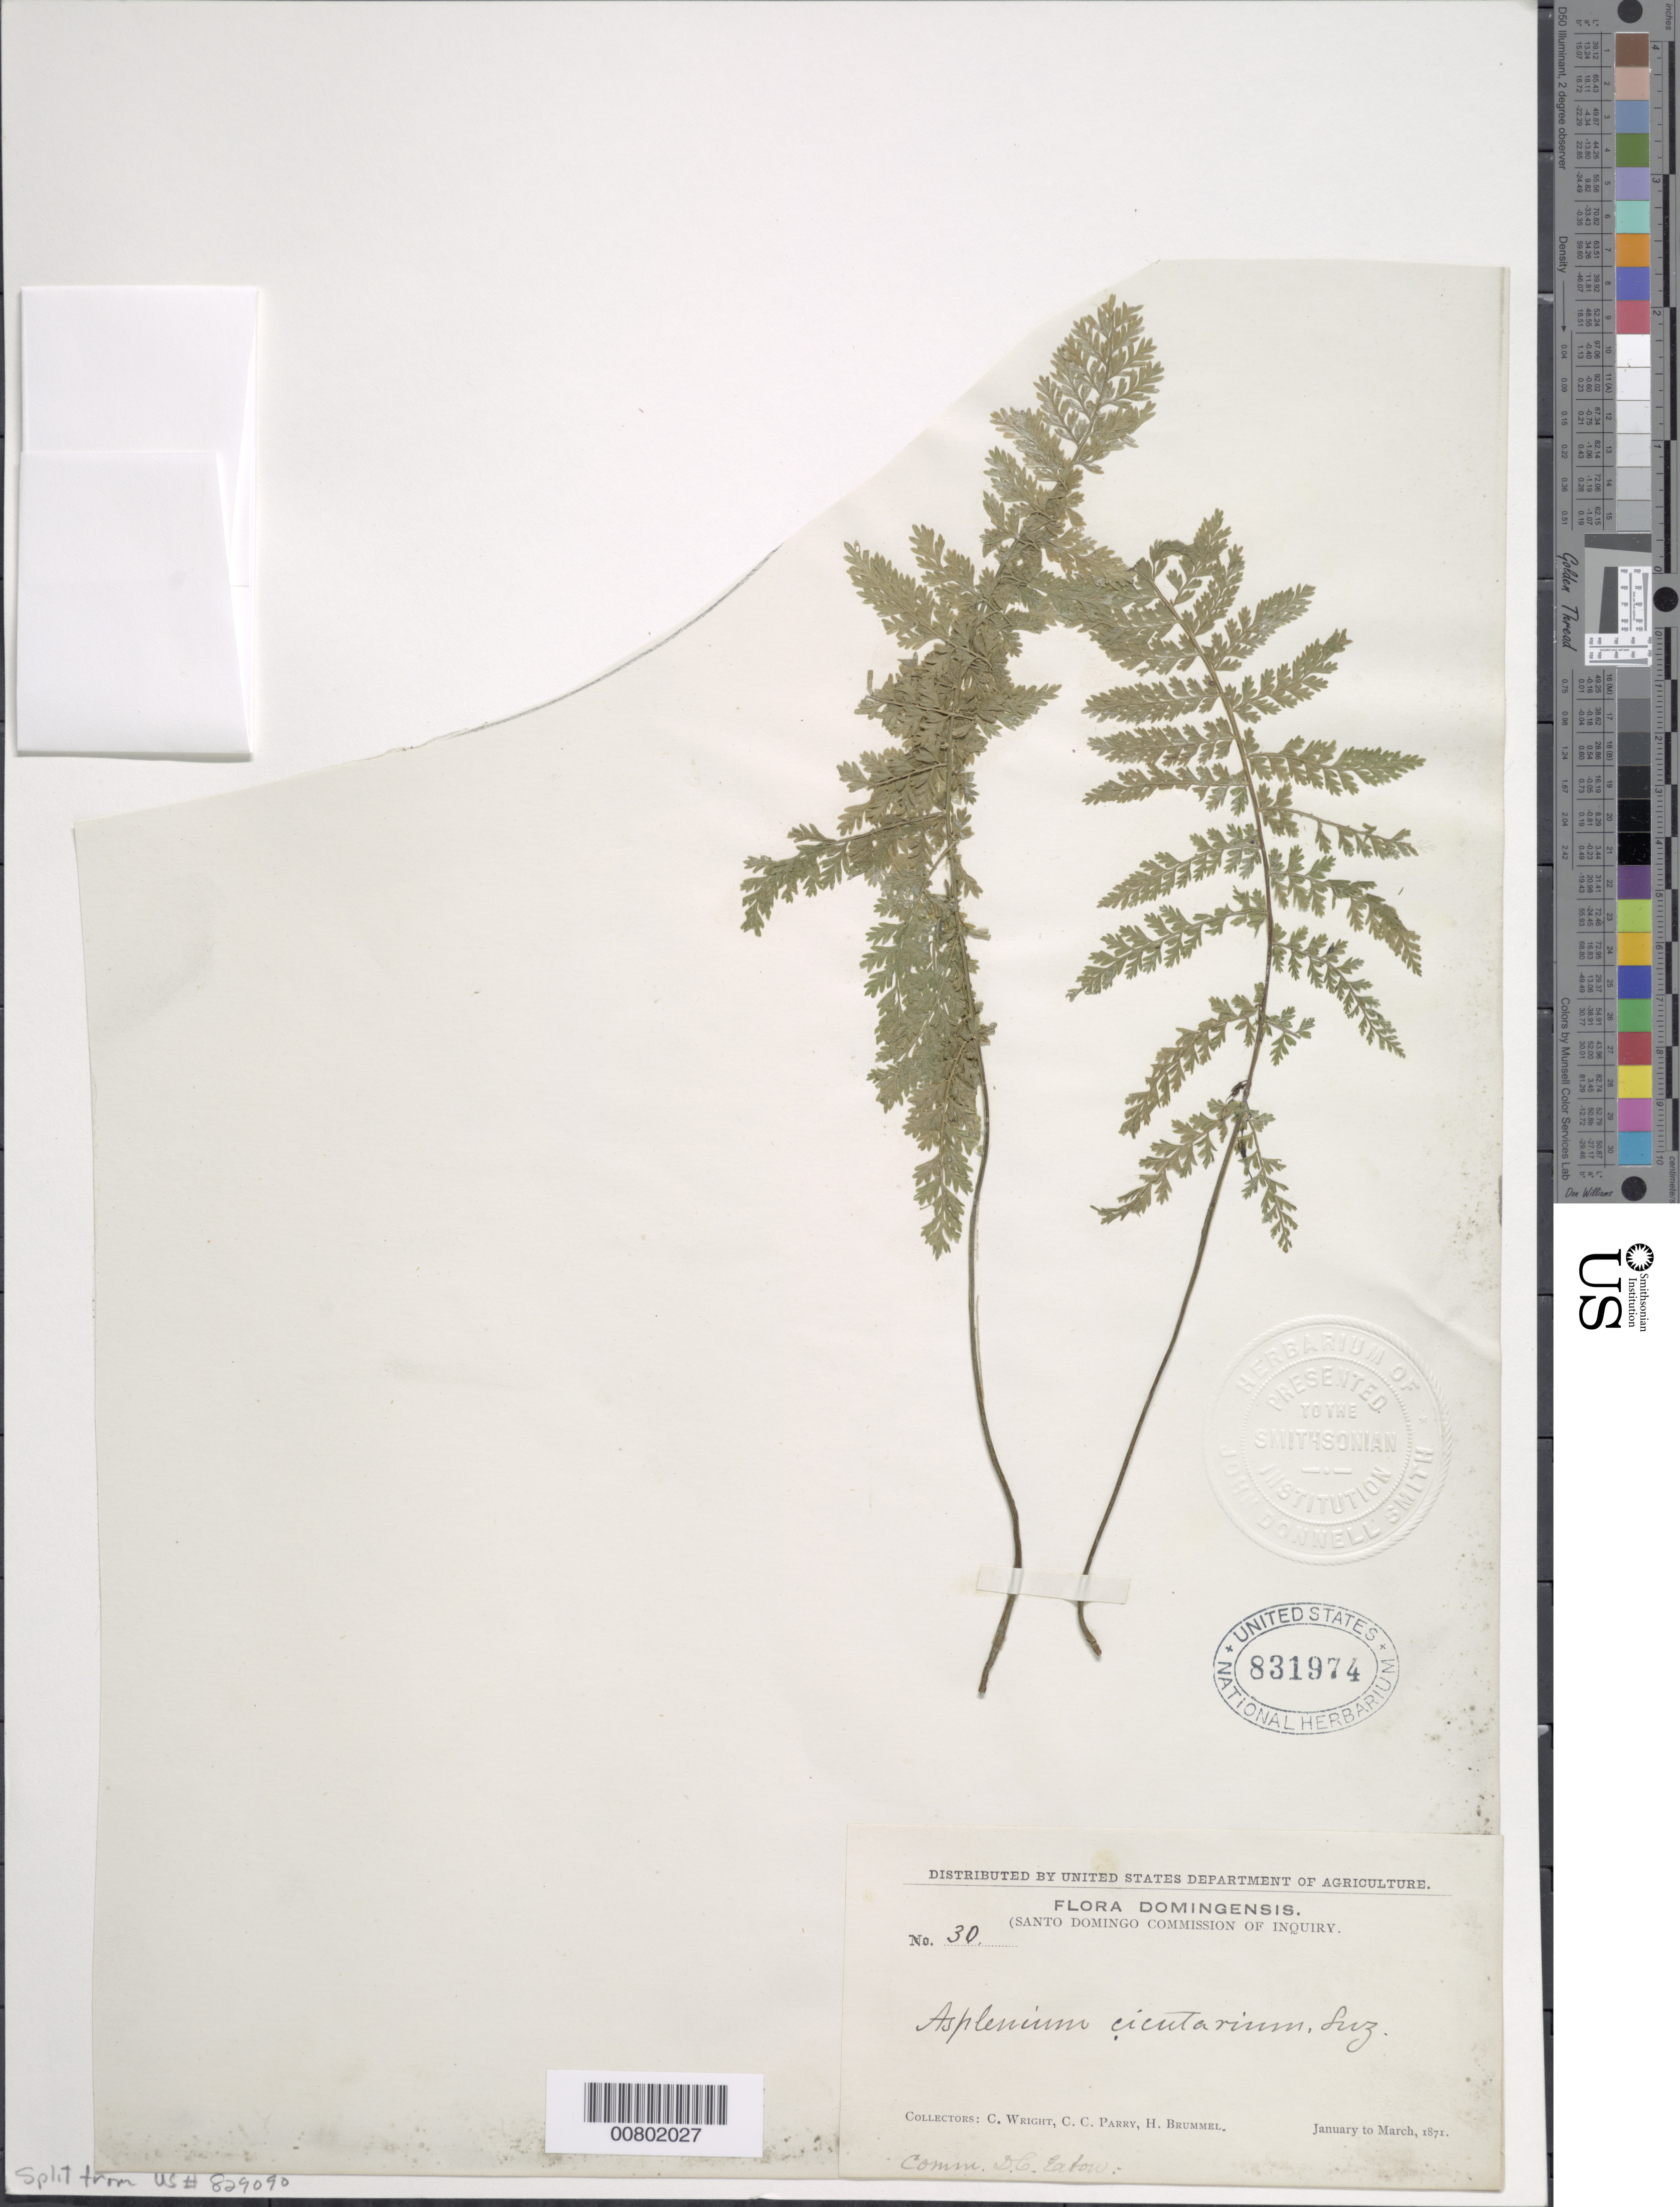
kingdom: Plantae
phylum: Tracheophyta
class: Polypodiopsida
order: Polypodiales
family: Aspleniaceae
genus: Asplenium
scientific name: Asplenium cristatum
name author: Lam.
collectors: C. Wright, C. C. Parry & H. Brummel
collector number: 30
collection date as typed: Jan 1871 to -- Mar 1871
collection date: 1871-01/1871-03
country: Dominican Republic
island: Hispaniola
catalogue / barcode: US 831974